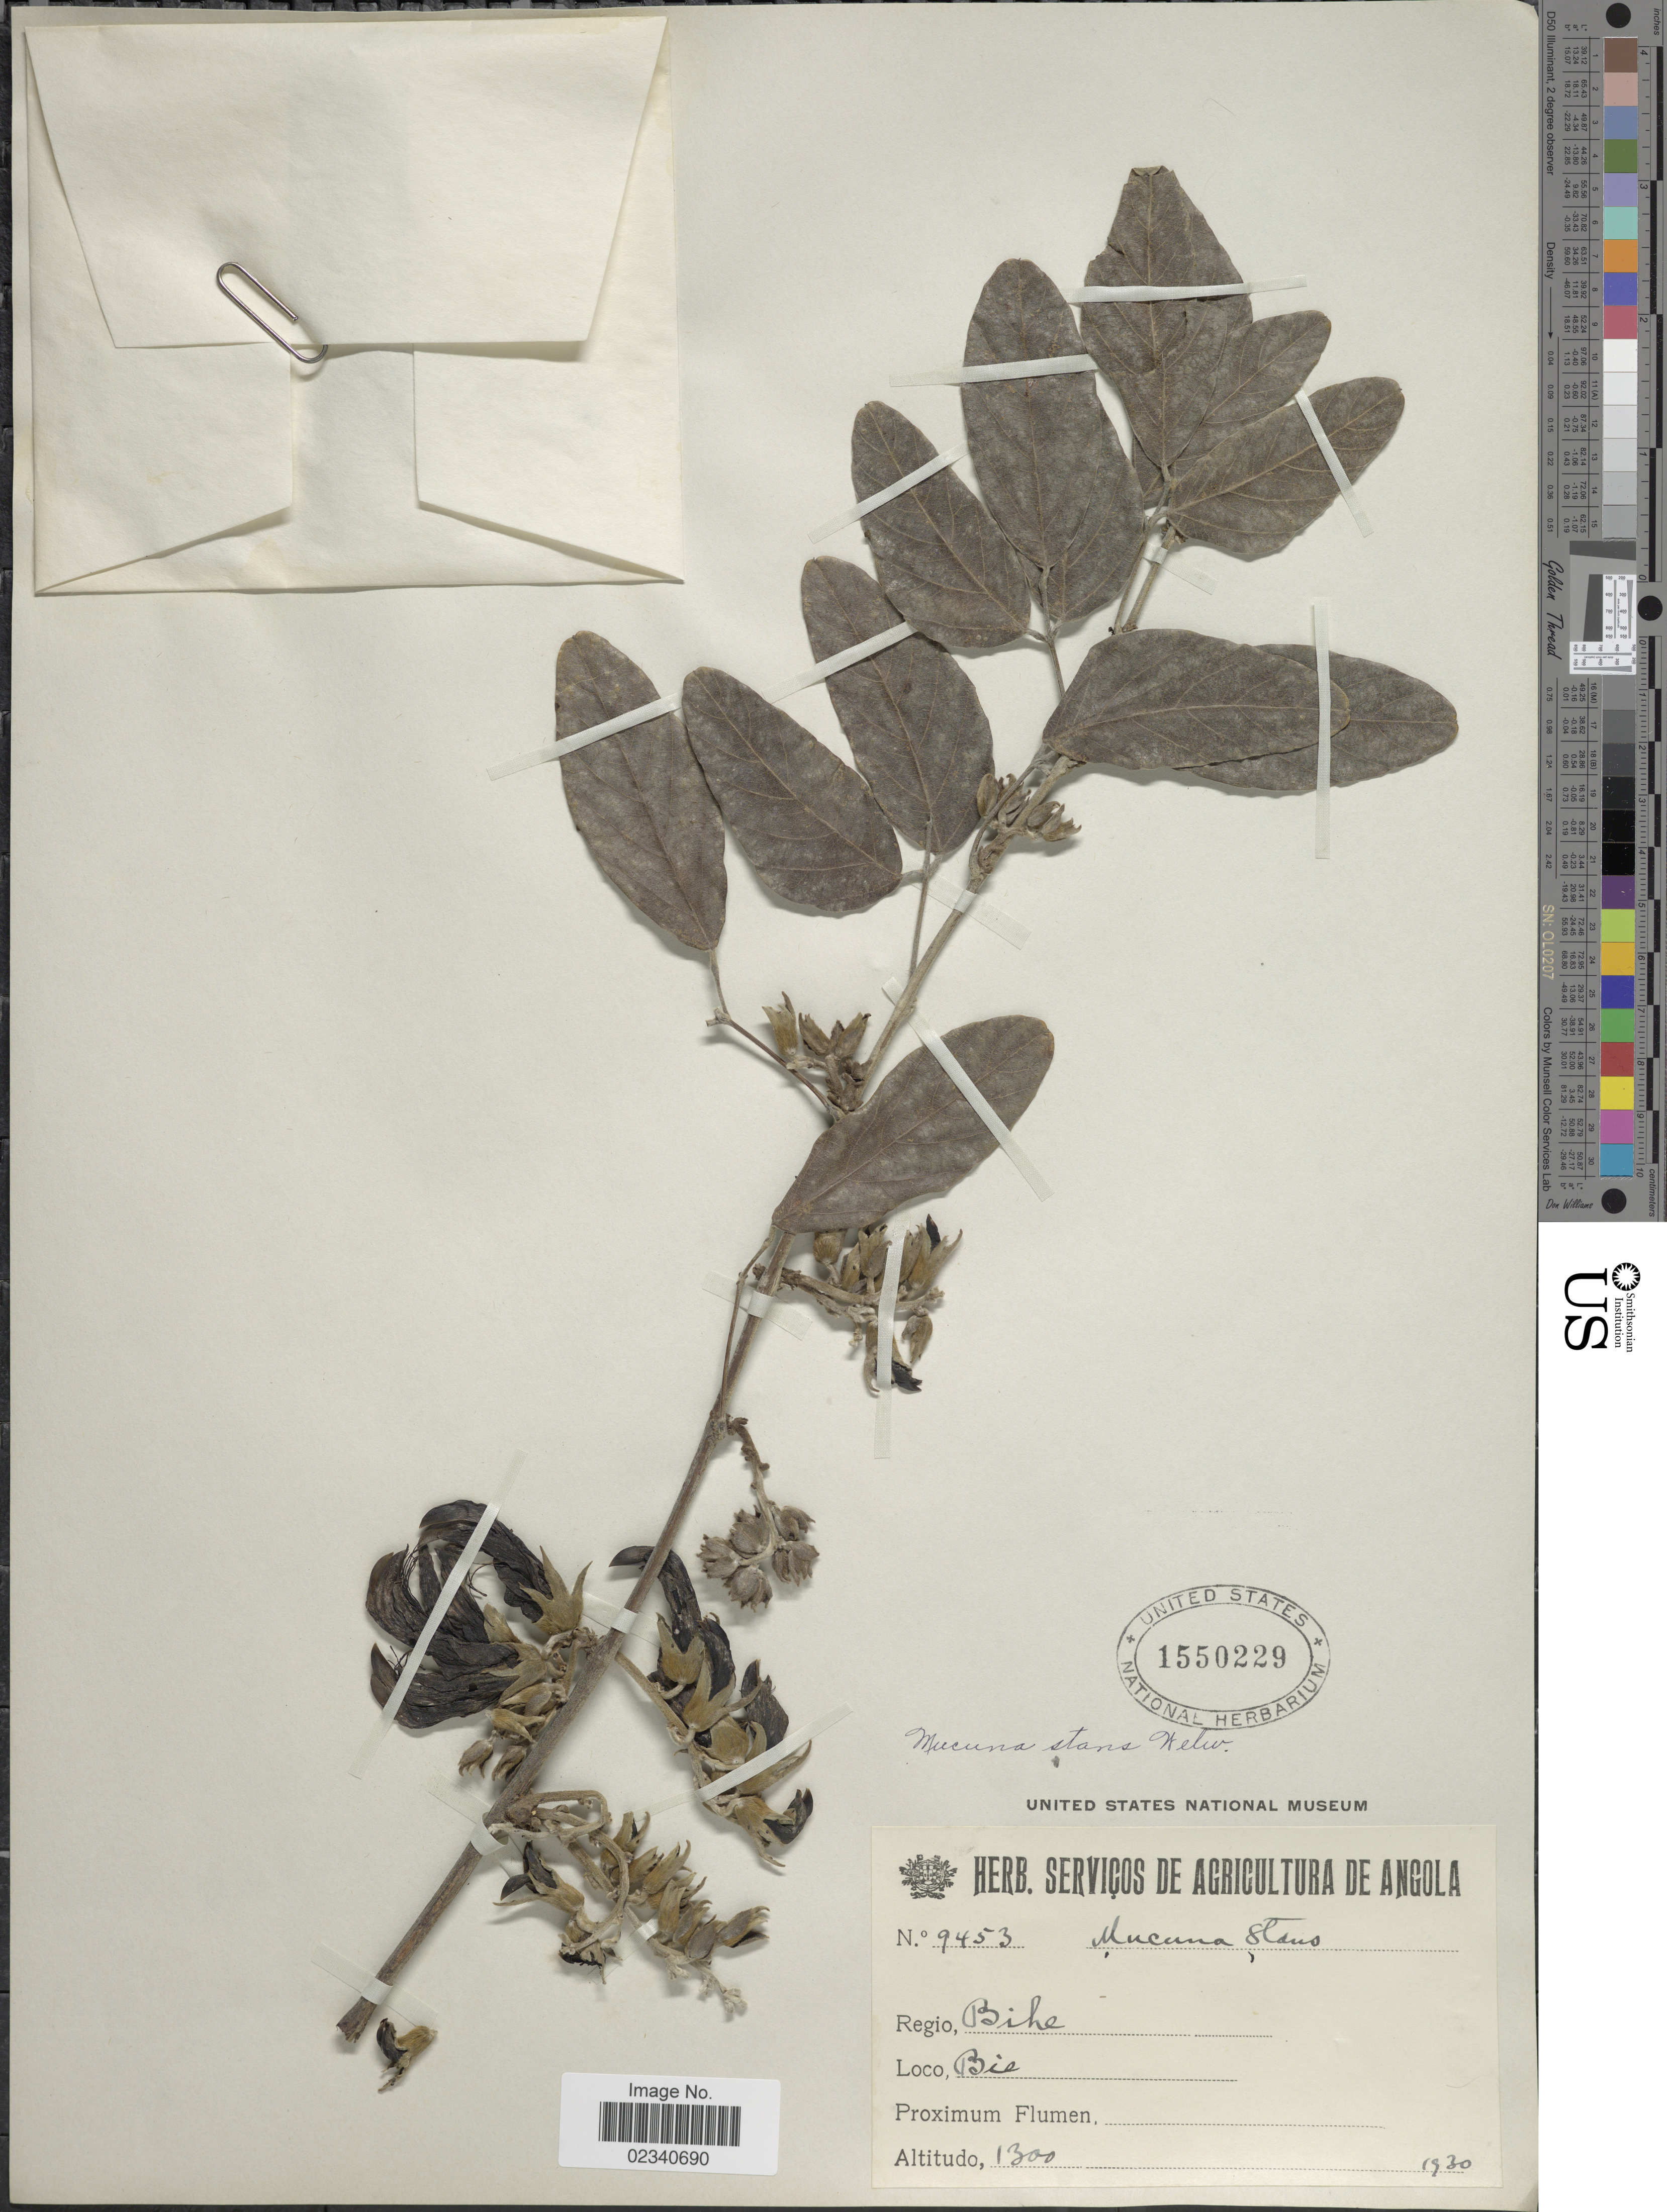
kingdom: Plantae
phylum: Tracheophyta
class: Magnoliopsida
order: Fabales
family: Fabaceae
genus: Mucuna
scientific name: Mucuna stans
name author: Baker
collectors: ex herb. Servicos de Agricultura de Angola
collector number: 9453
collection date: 1930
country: Angola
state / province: Bie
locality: Regio Bike, Bie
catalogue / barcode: US 1550229